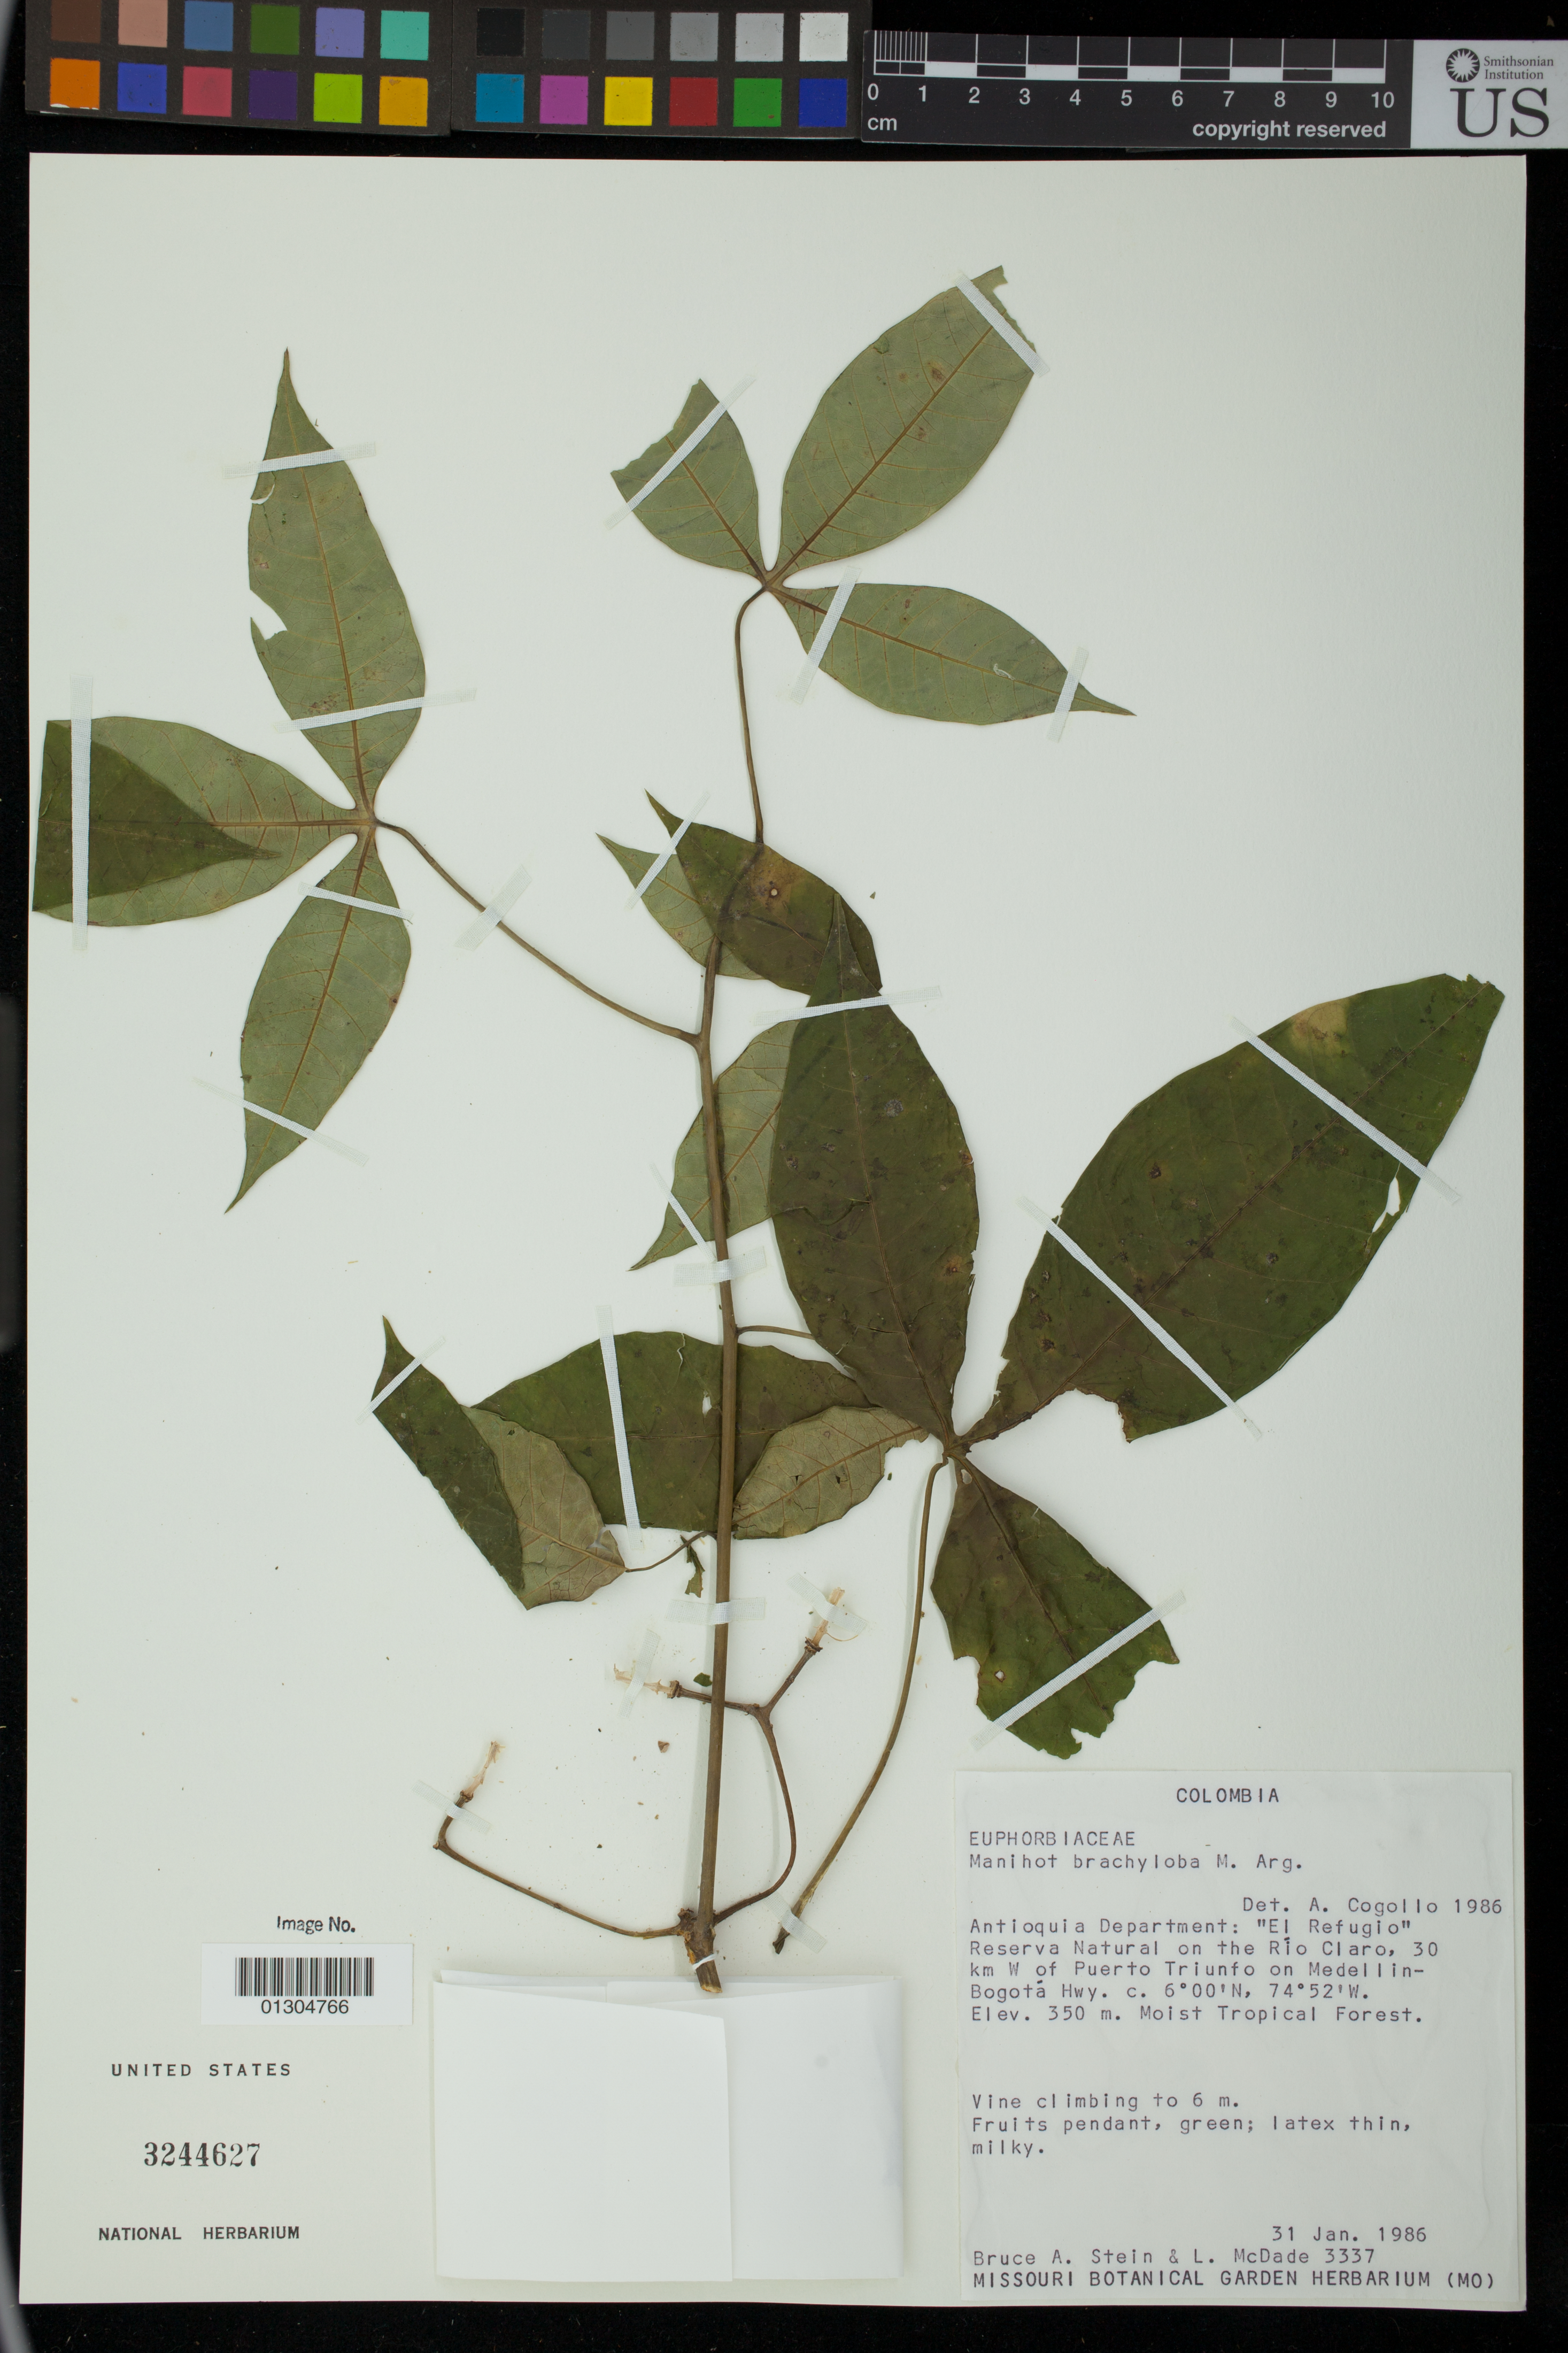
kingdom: Plantae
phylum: Tracheophyta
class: Magnoliopsida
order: Malpighiales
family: Euphorbiaceae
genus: Manihot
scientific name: Manihot brachyloba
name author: Müll. Arg.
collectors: B. A. Stein & L. McDade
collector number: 3337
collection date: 1986-01-31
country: Colombia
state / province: Antioquia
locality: "El Refugio" Reserva Natural on the Rio Claro, 30 km W of Puerto Triunfo on Medellin-Bogota Hwy.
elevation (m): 350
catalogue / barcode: US 3244627